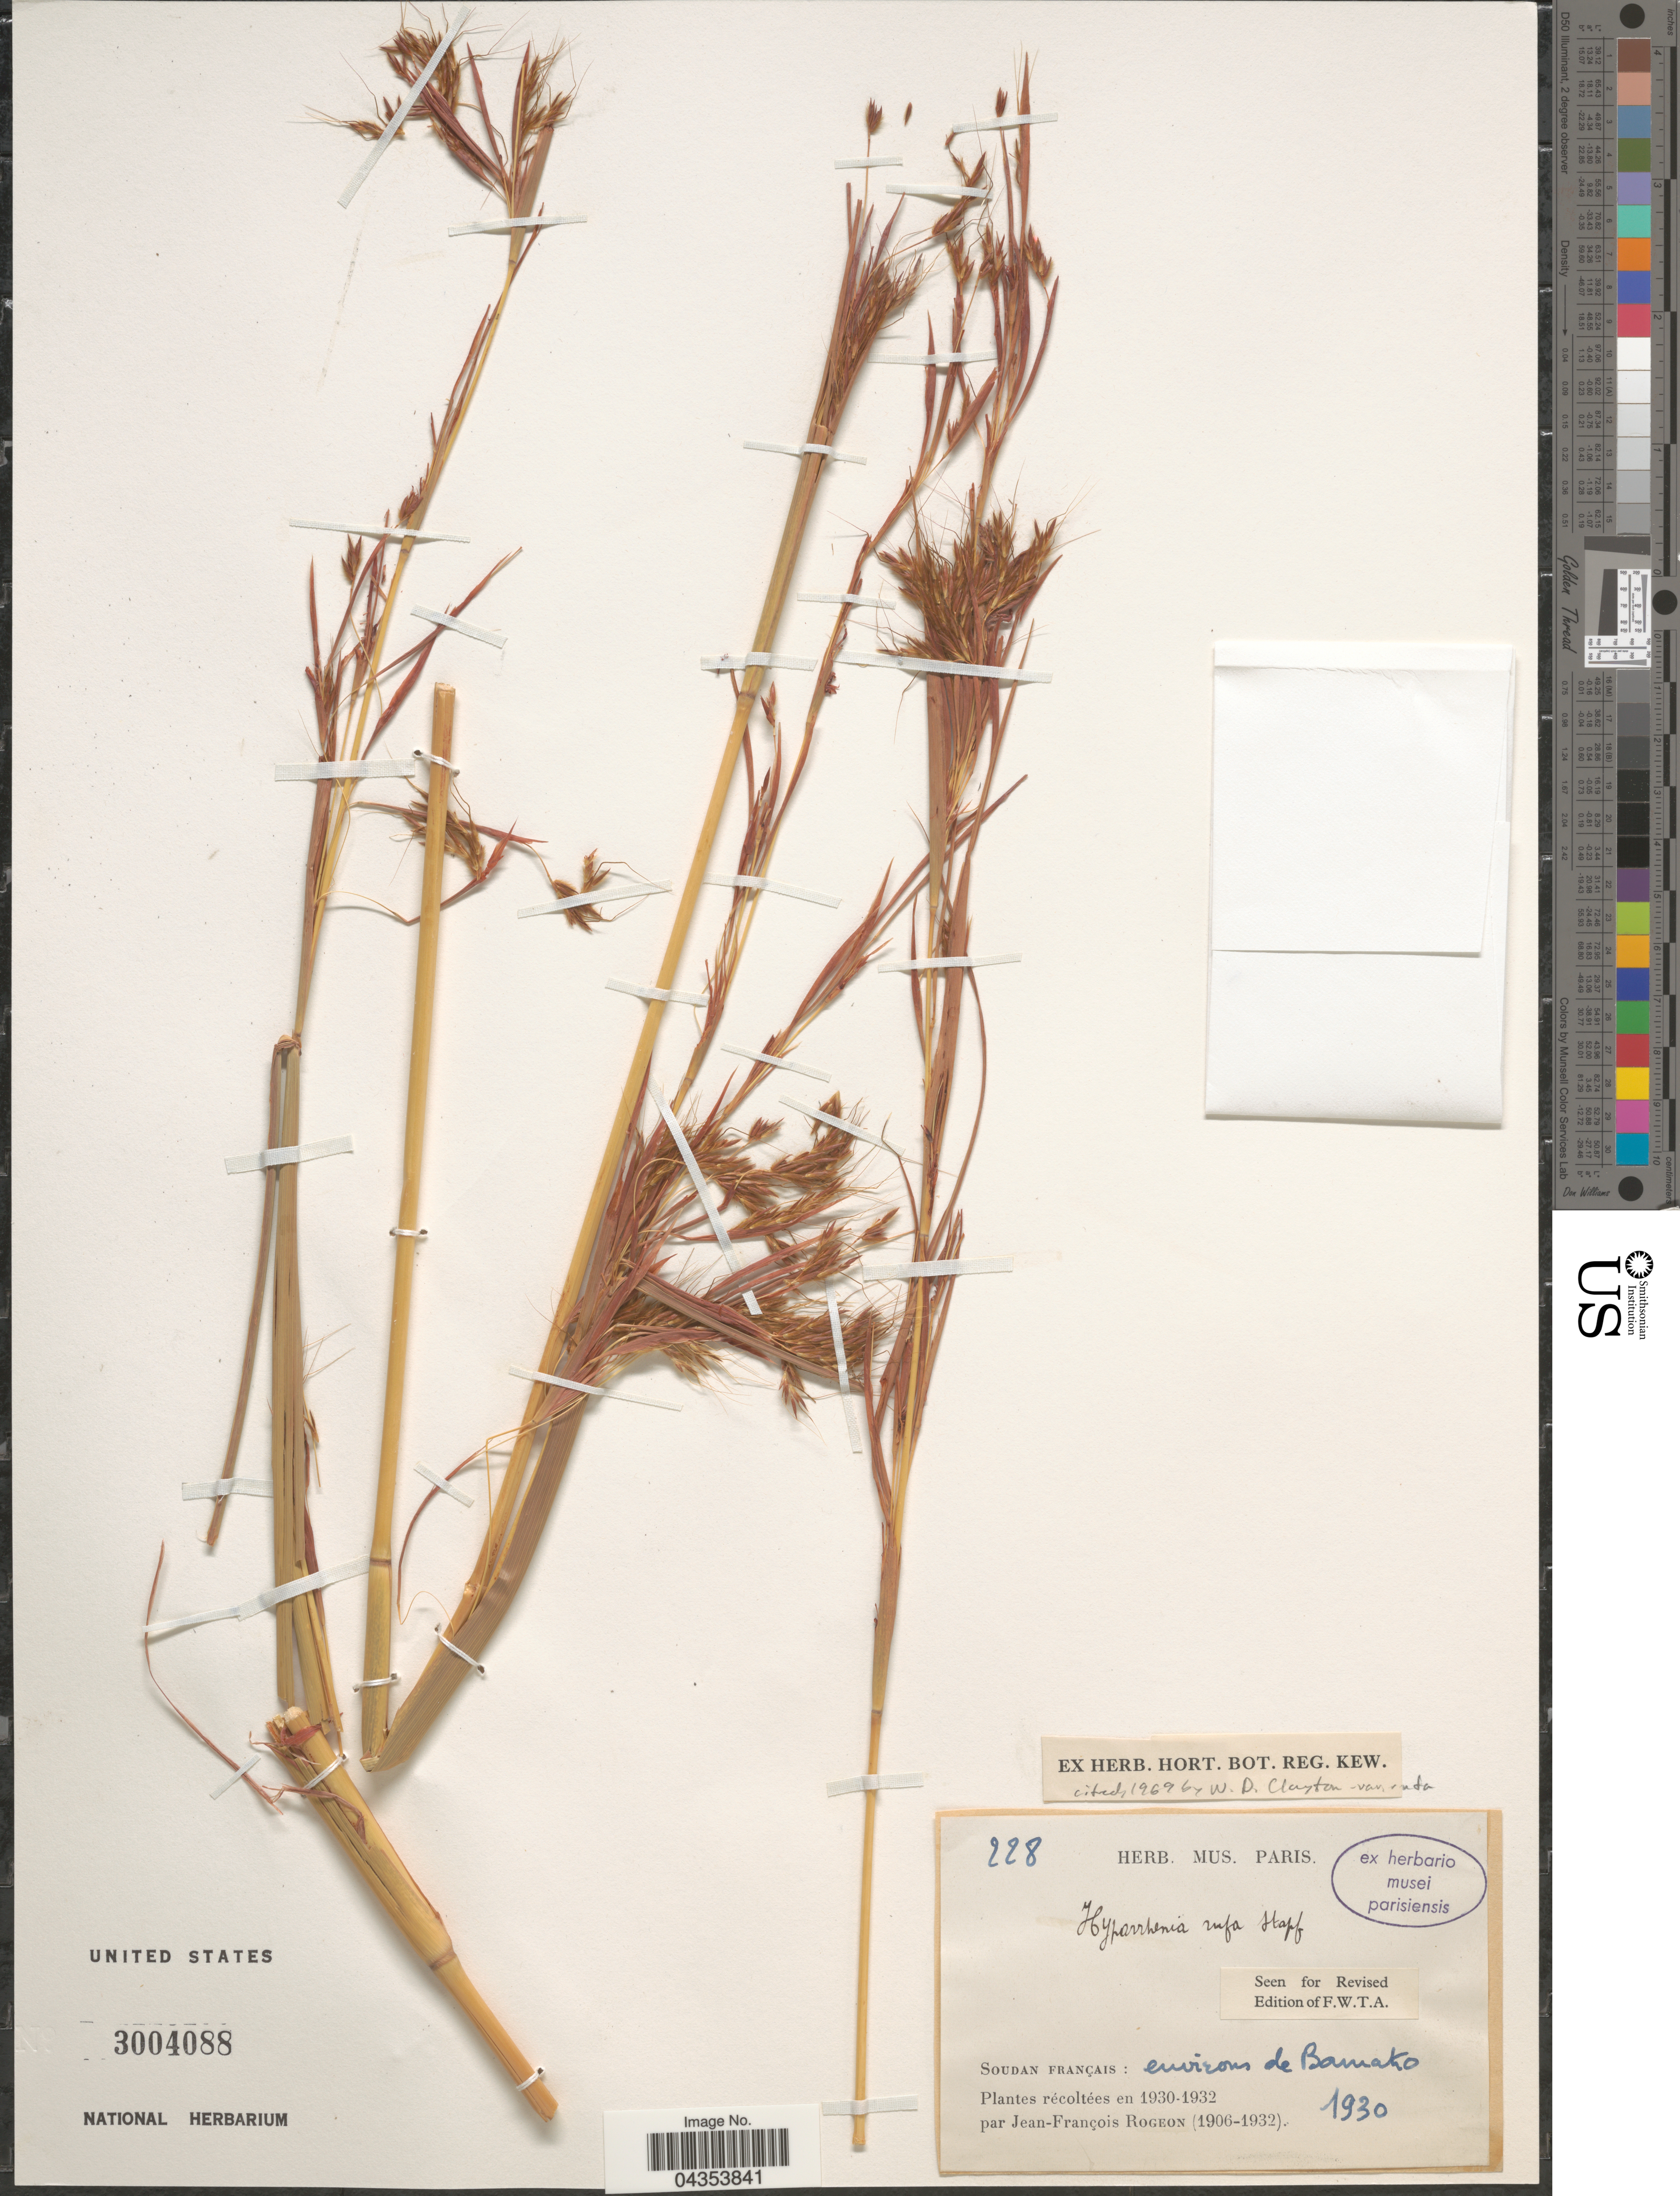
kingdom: Plantae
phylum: Tracheophyta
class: Liliopsida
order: Poales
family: Poaceae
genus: Hyparrhenia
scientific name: Hyparrhenia rufa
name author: (Nees) Stapf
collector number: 228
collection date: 1930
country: Mali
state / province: Bamako Capital District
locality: Soudan Français: environs de Bamako.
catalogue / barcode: US 3004088